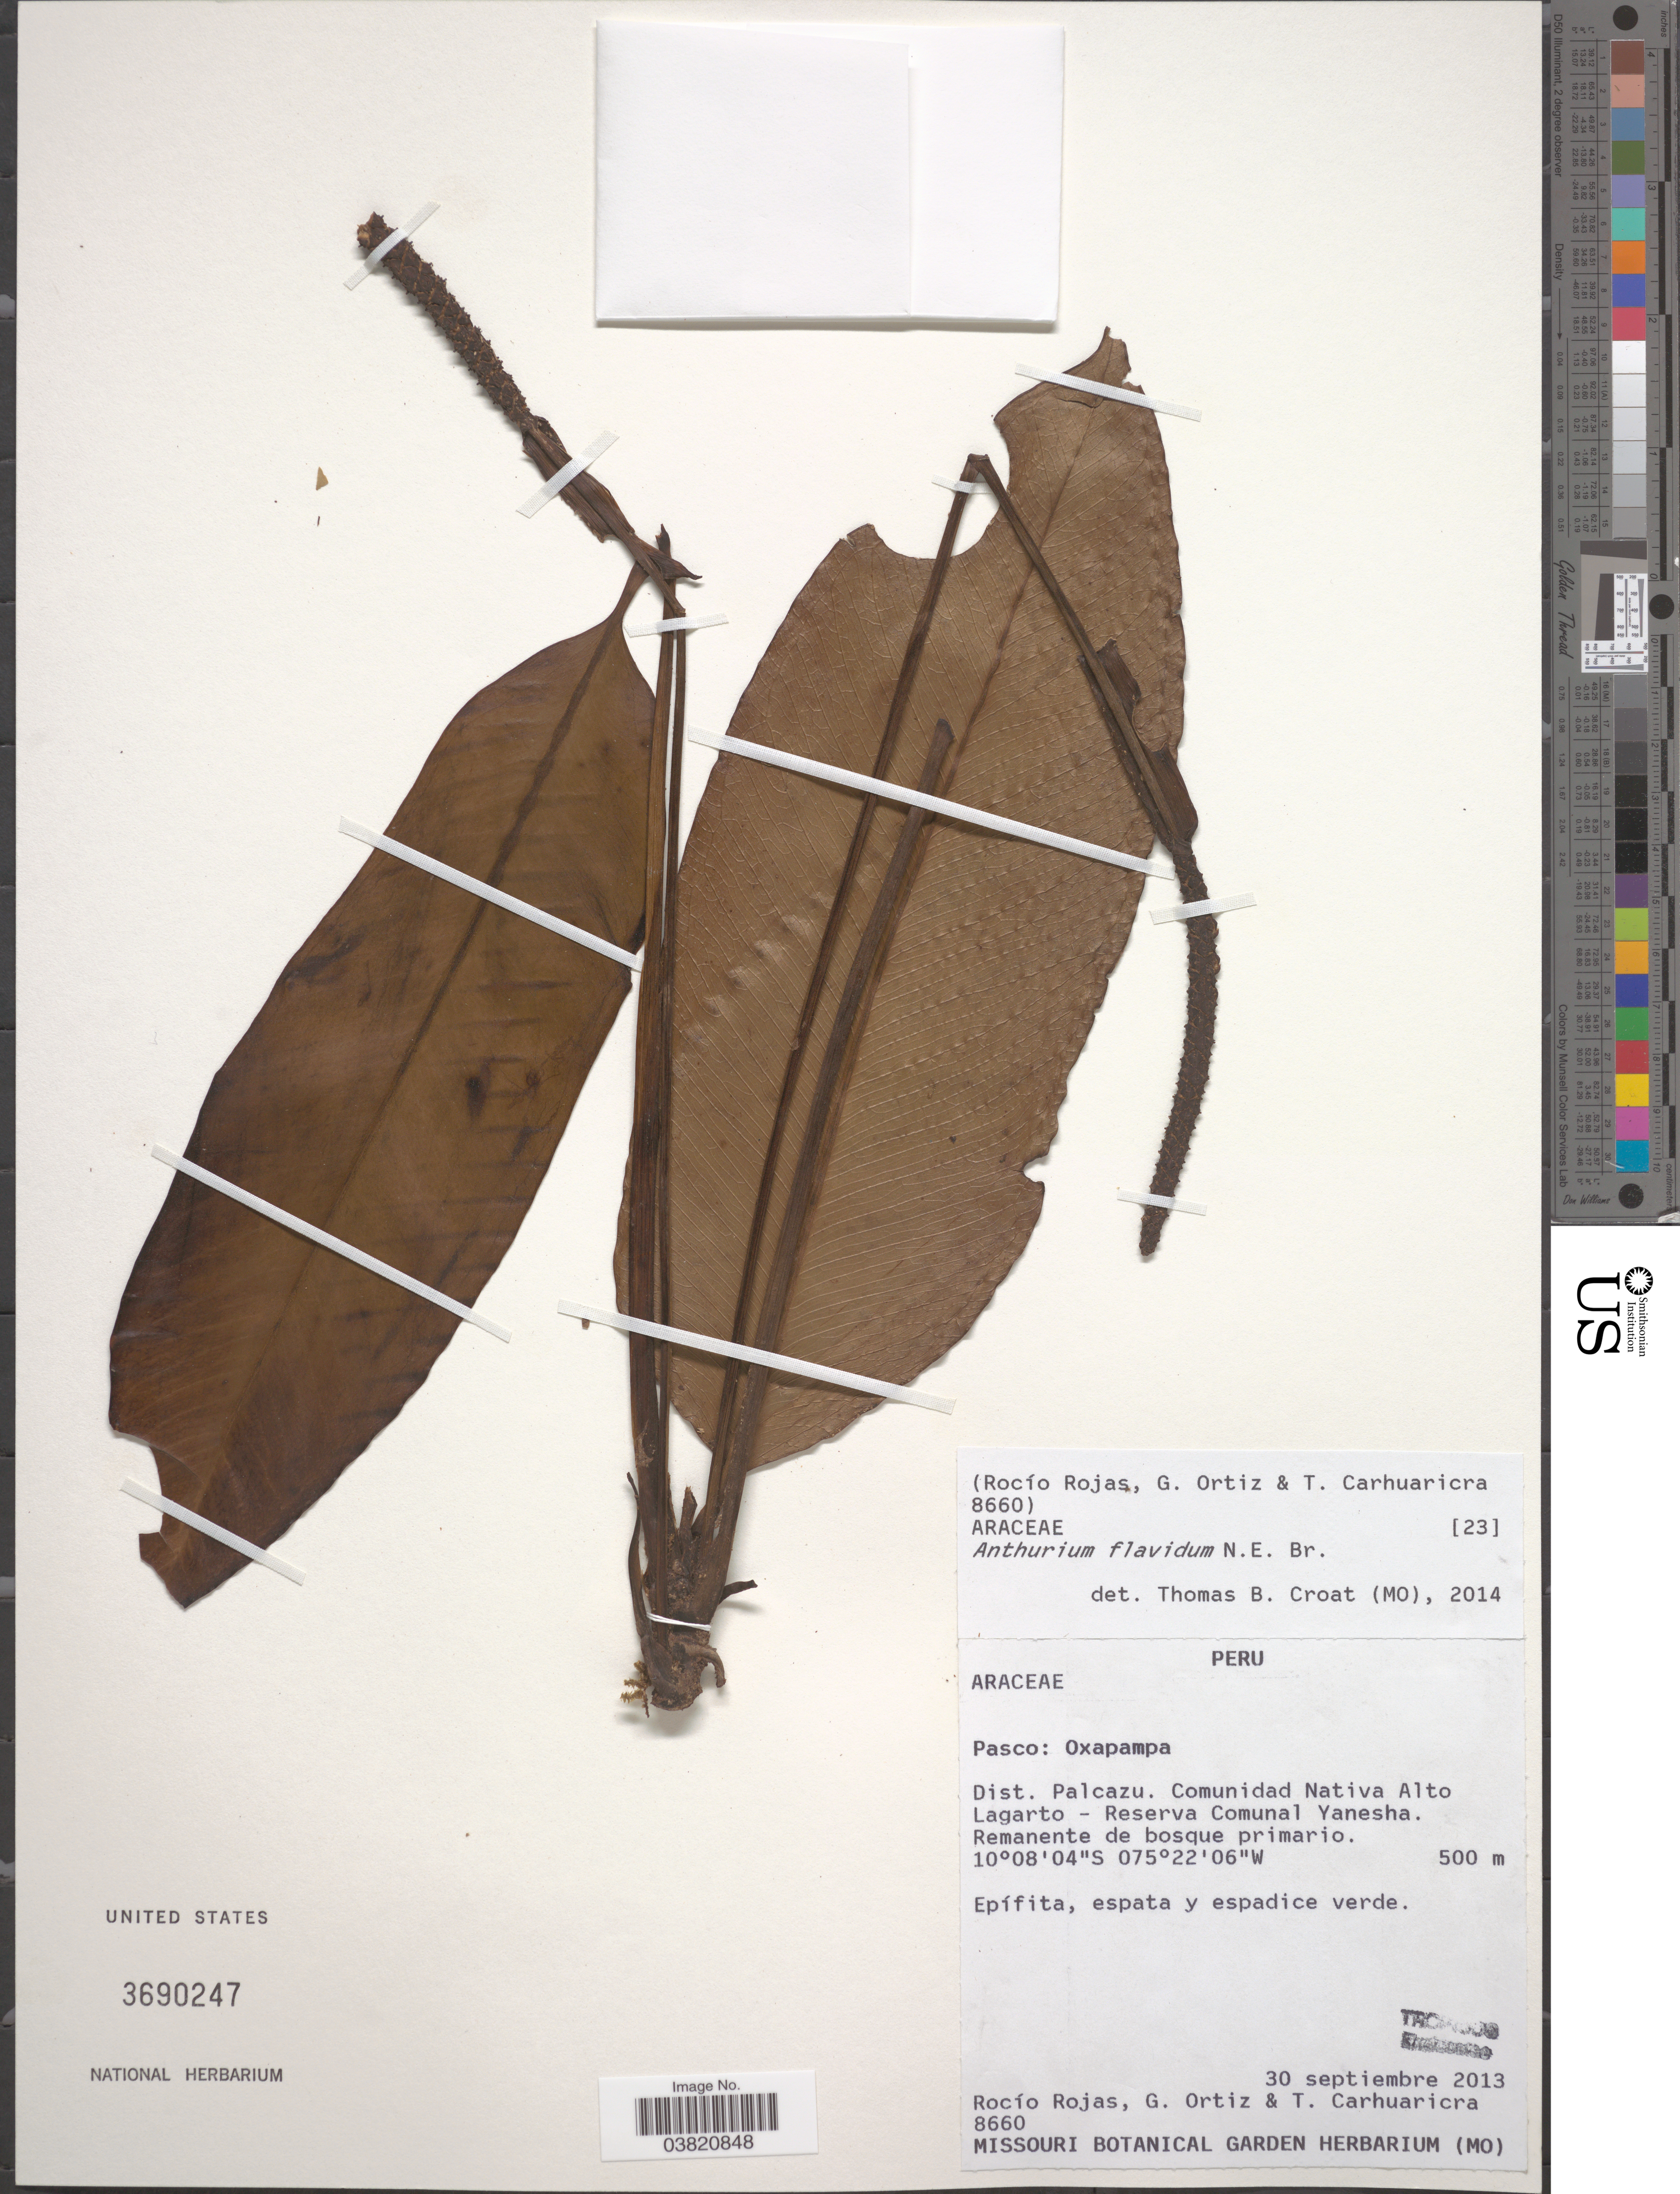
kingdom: Plantae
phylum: Tracheophyta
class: Liliopsida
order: Alismatales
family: Araceae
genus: Anthurium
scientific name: Anthurium flavidum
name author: N.E. Br.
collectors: R. Rojas, G. Ortiz & T. Carhuaricra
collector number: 8660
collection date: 2013-09-30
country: Peru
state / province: Pasco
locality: Oxapampa. Dist. Palcazu. Comunidad Nativa Alto Lagarto - Reserva Comunal Yanesha.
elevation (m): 500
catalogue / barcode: US 3690247